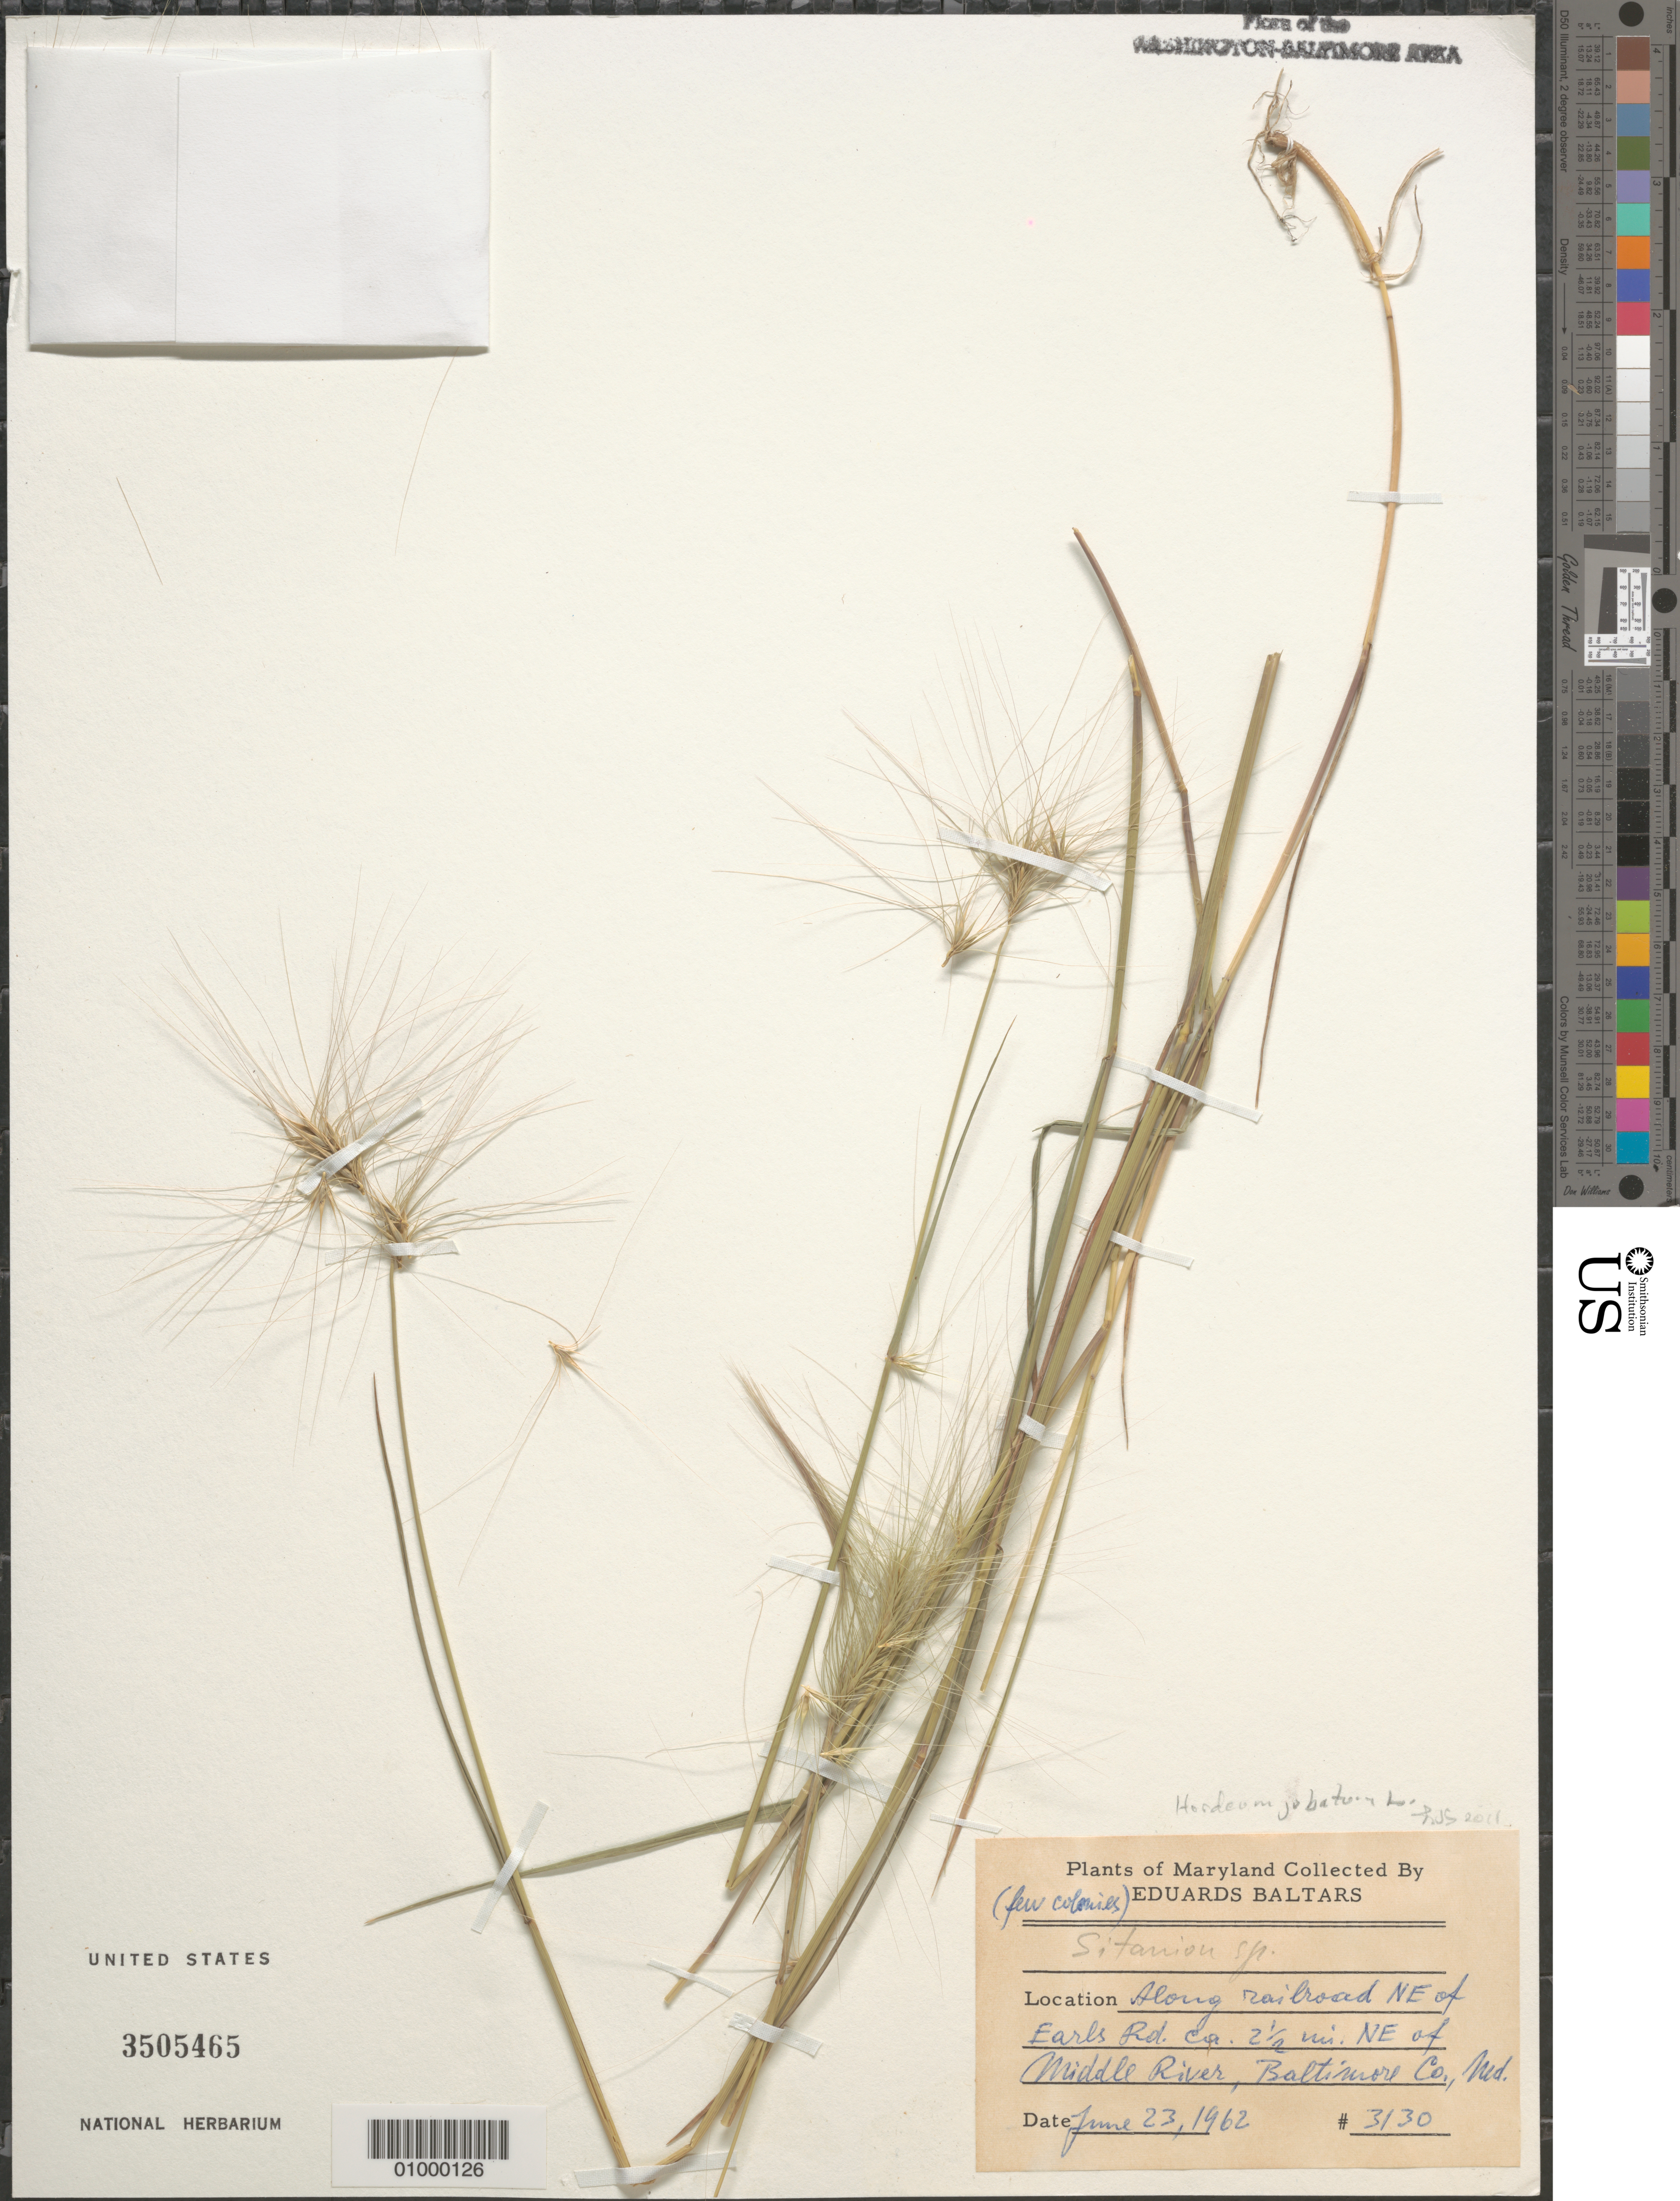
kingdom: Plantae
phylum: Tracheophyta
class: Liliopsida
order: Poales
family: Poaceae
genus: Hordeum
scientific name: Hordeum jubatum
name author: L.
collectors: E. Baltars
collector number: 3130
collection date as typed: June 23, 1962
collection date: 1962-06-23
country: United States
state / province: Maryland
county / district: Baltimore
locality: NE of Earls Rd. ca. 2.5 mi. NE of Middle River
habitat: along railroad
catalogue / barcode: US 3505465